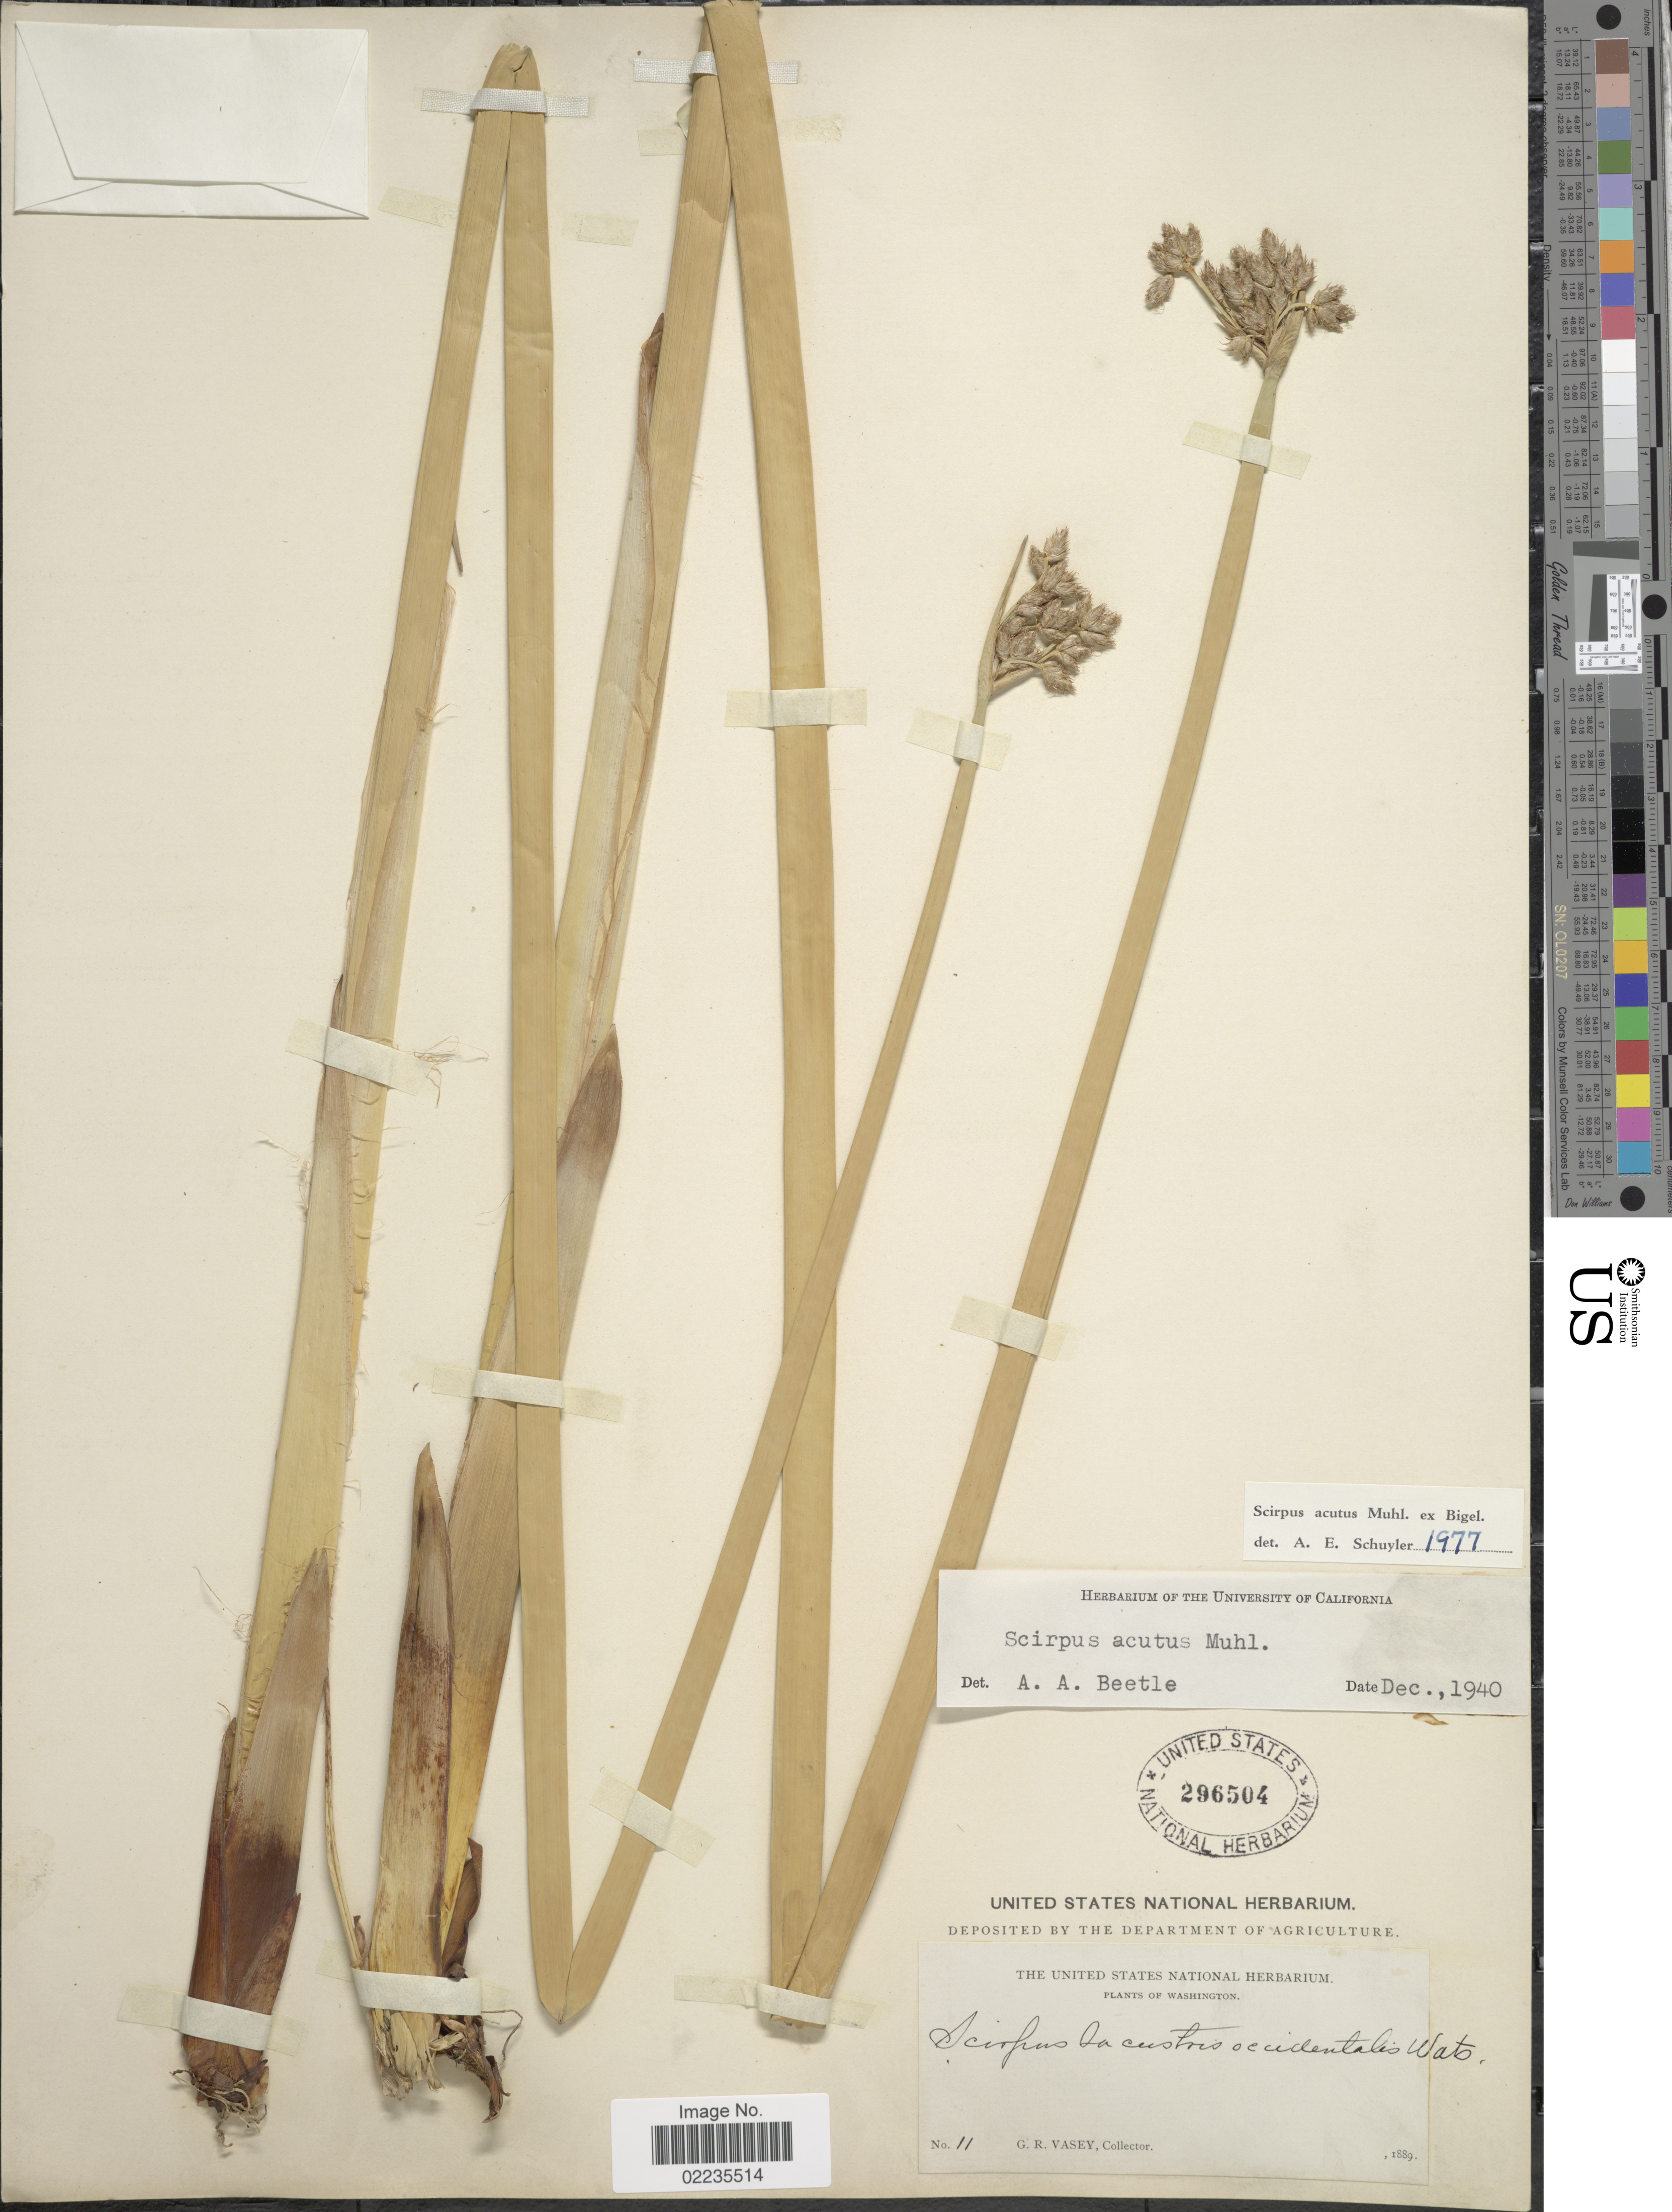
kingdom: Plantae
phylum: Tracheophyta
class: Liliopsida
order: Poales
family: Cyperaceae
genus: Schoenoplectus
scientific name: Schoenoplectus acutus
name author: (Muhl. ex Bigelow) Á. Löve & D. Löve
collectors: G. R. Vasey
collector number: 11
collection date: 1889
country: United States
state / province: Washington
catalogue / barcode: US 296504